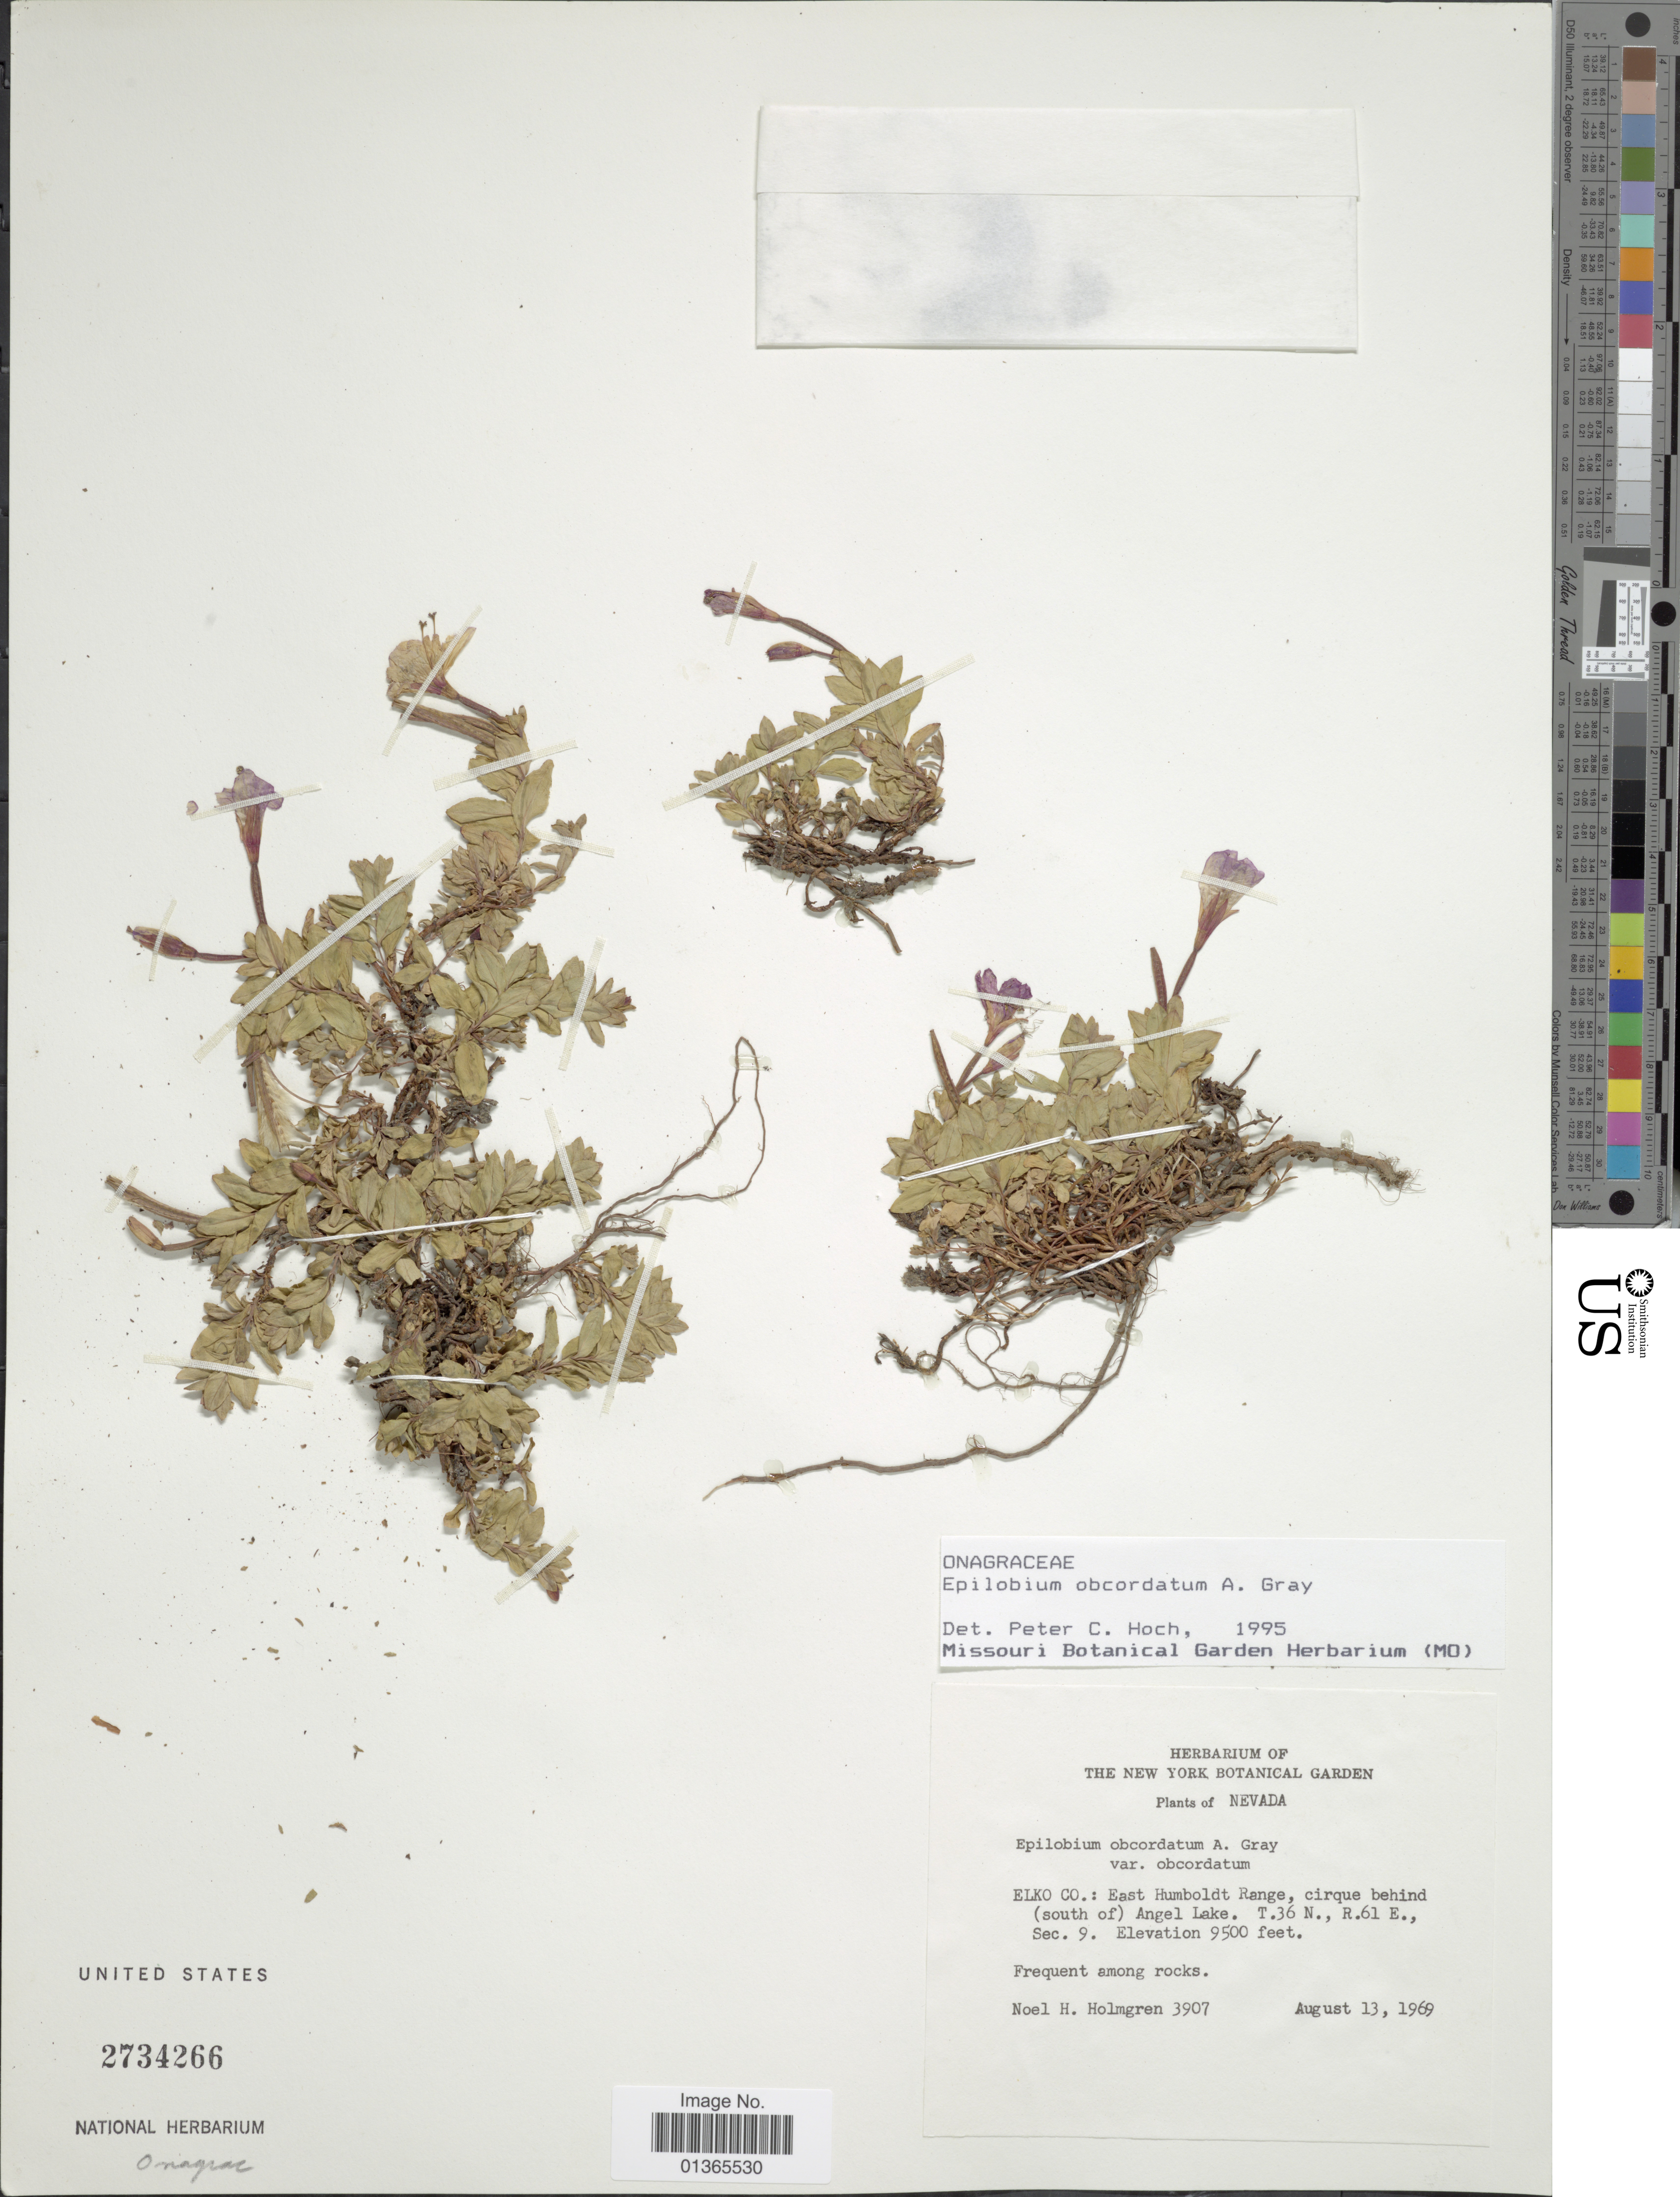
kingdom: Plantae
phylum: Tracheophyta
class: Magnoliopsida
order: Myrtales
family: Onagraceae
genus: Epilobium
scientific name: Epilobium obcordatum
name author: A. Gray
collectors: N. H. Holmgren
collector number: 3907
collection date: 1969-08-13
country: United States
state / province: Nevada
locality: Elko Co.: East Humboldt Range, cirque behind (south of) Angel Lake. T.36N., R.61E., Sec.9.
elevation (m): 2896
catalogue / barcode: US 2734266